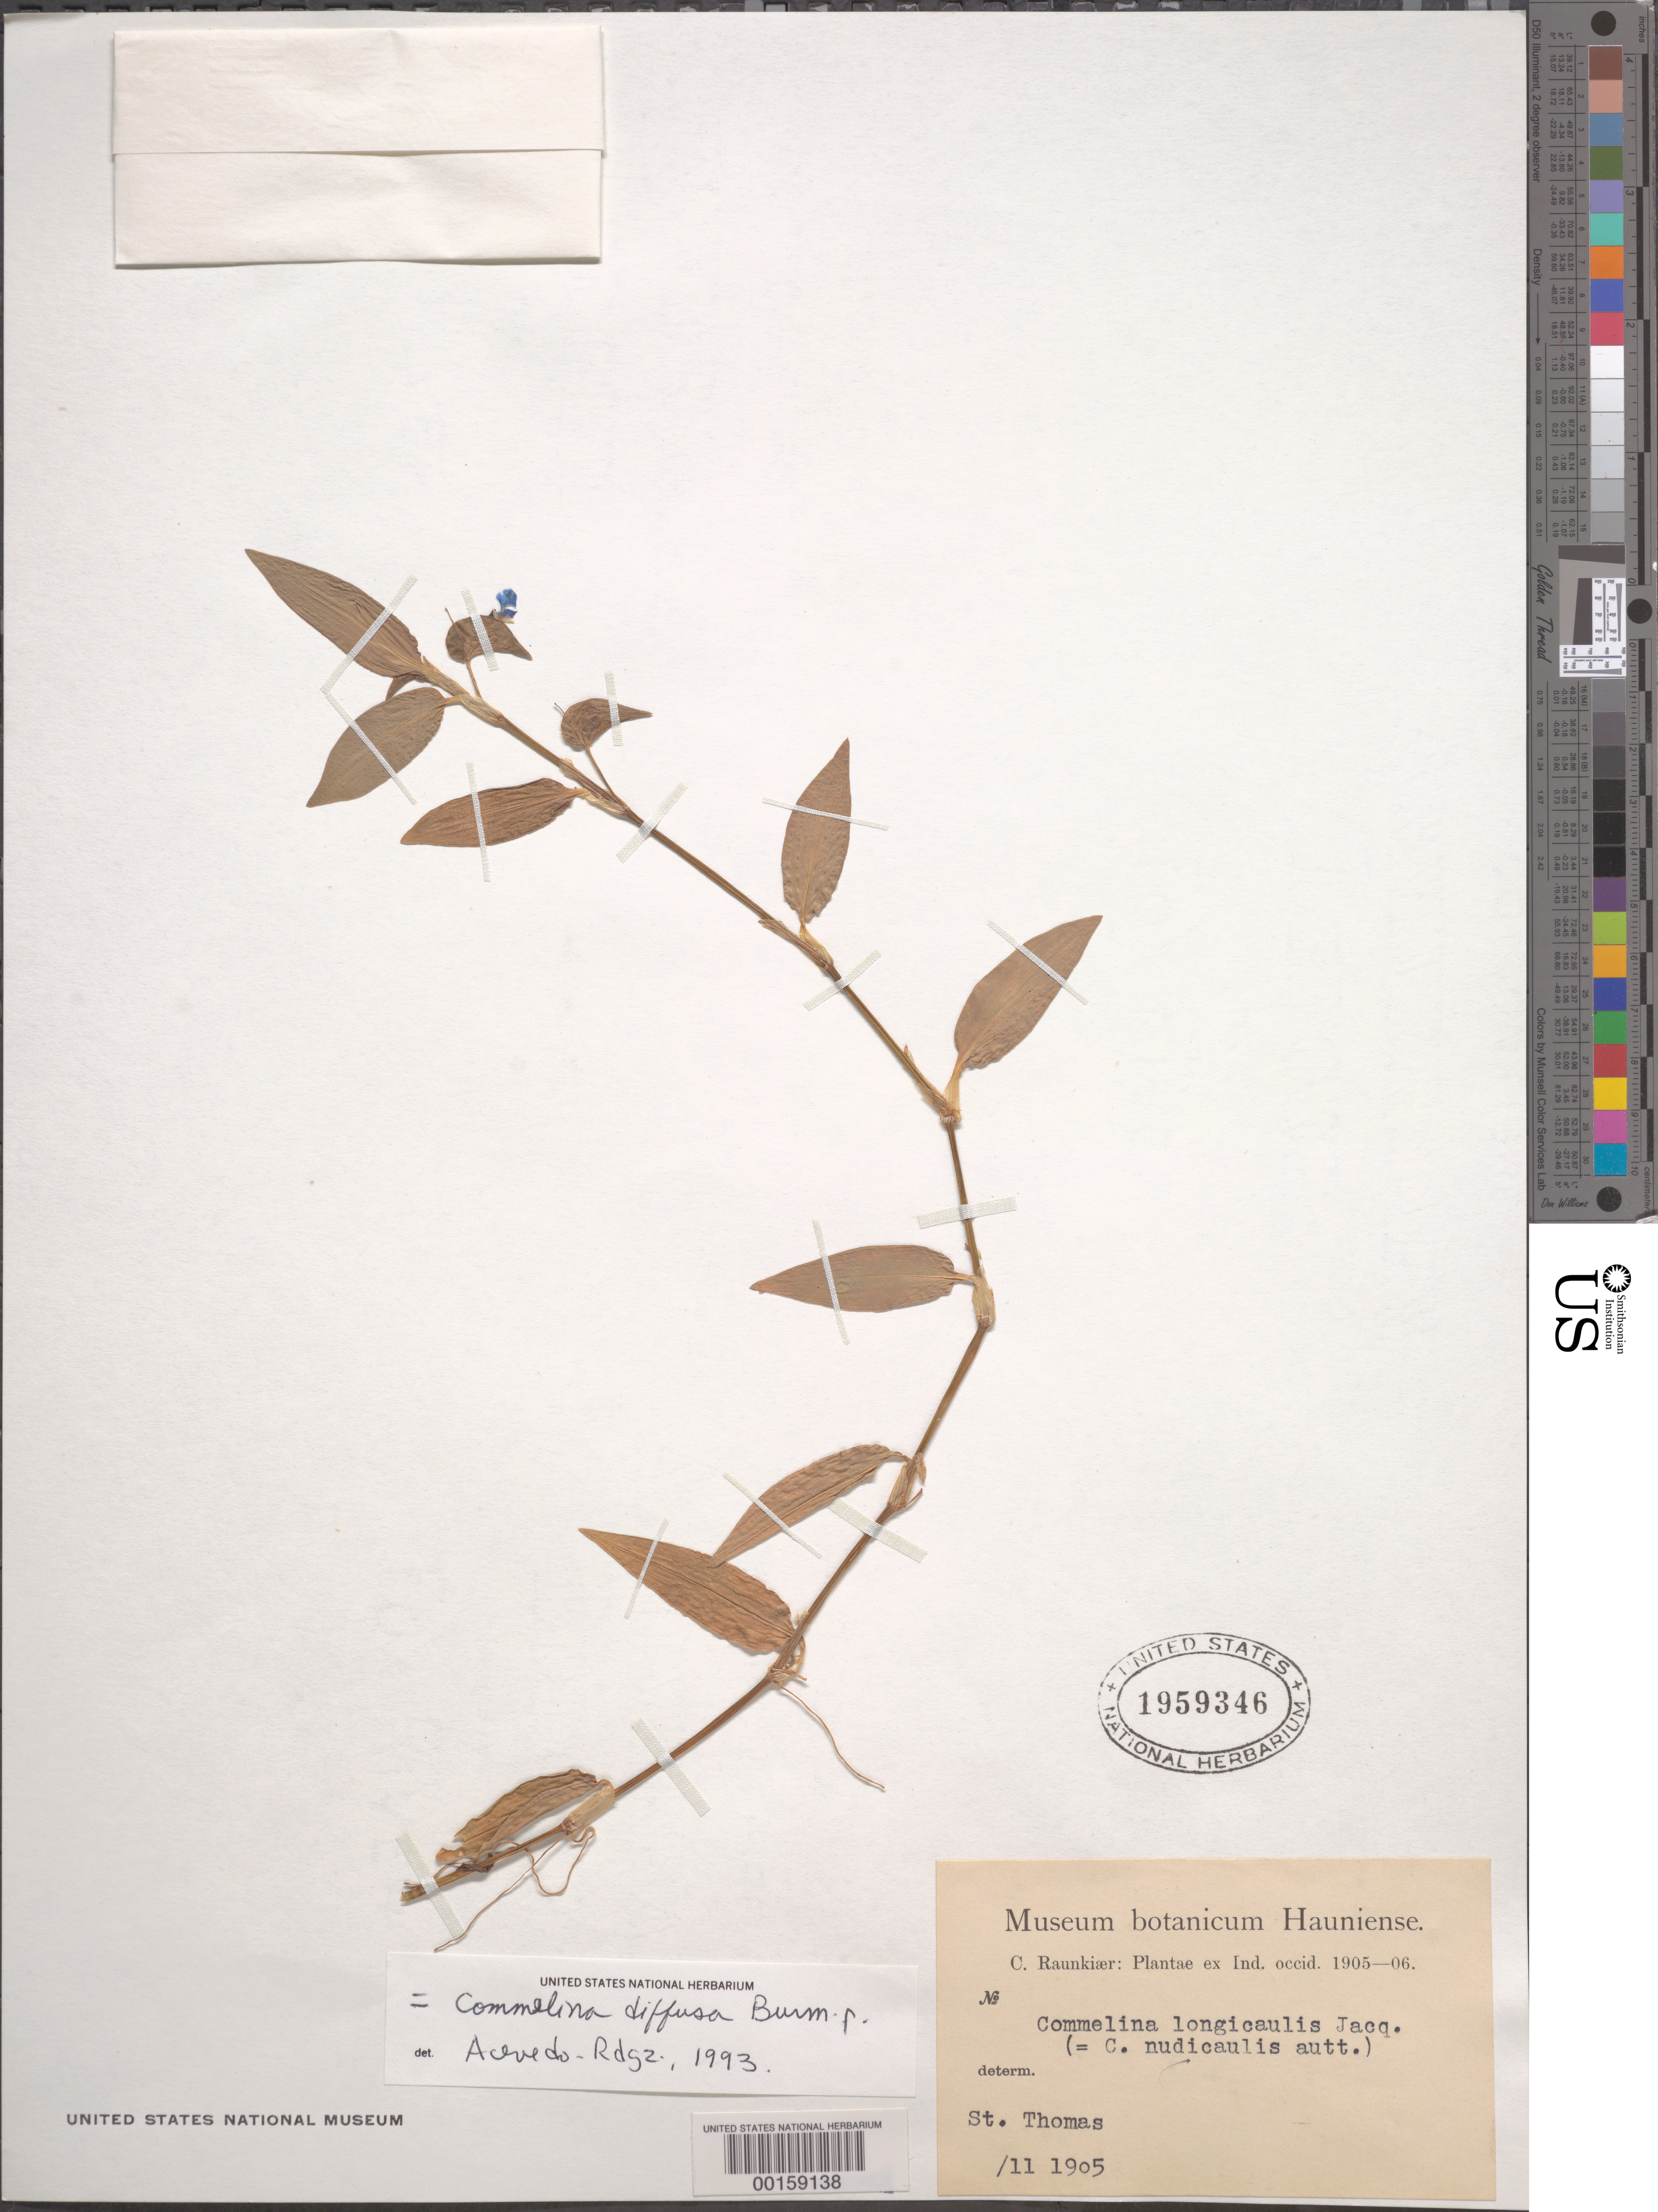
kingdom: Plantae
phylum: Tracheophyta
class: Liliopsida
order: Commelinales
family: Commelinaceae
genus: Commelina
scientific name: Commelina diffusa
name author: Burm. f.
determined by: Faden, Robert B., (US), Smithsonian Institution - National Museum of Natural History (UNITED STATES)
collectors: C. Raunkiaer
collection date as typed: Nov 1905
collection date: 1905-11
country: U.S. Virgin Islands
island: St. Thomas Island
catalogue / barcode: US 1959346